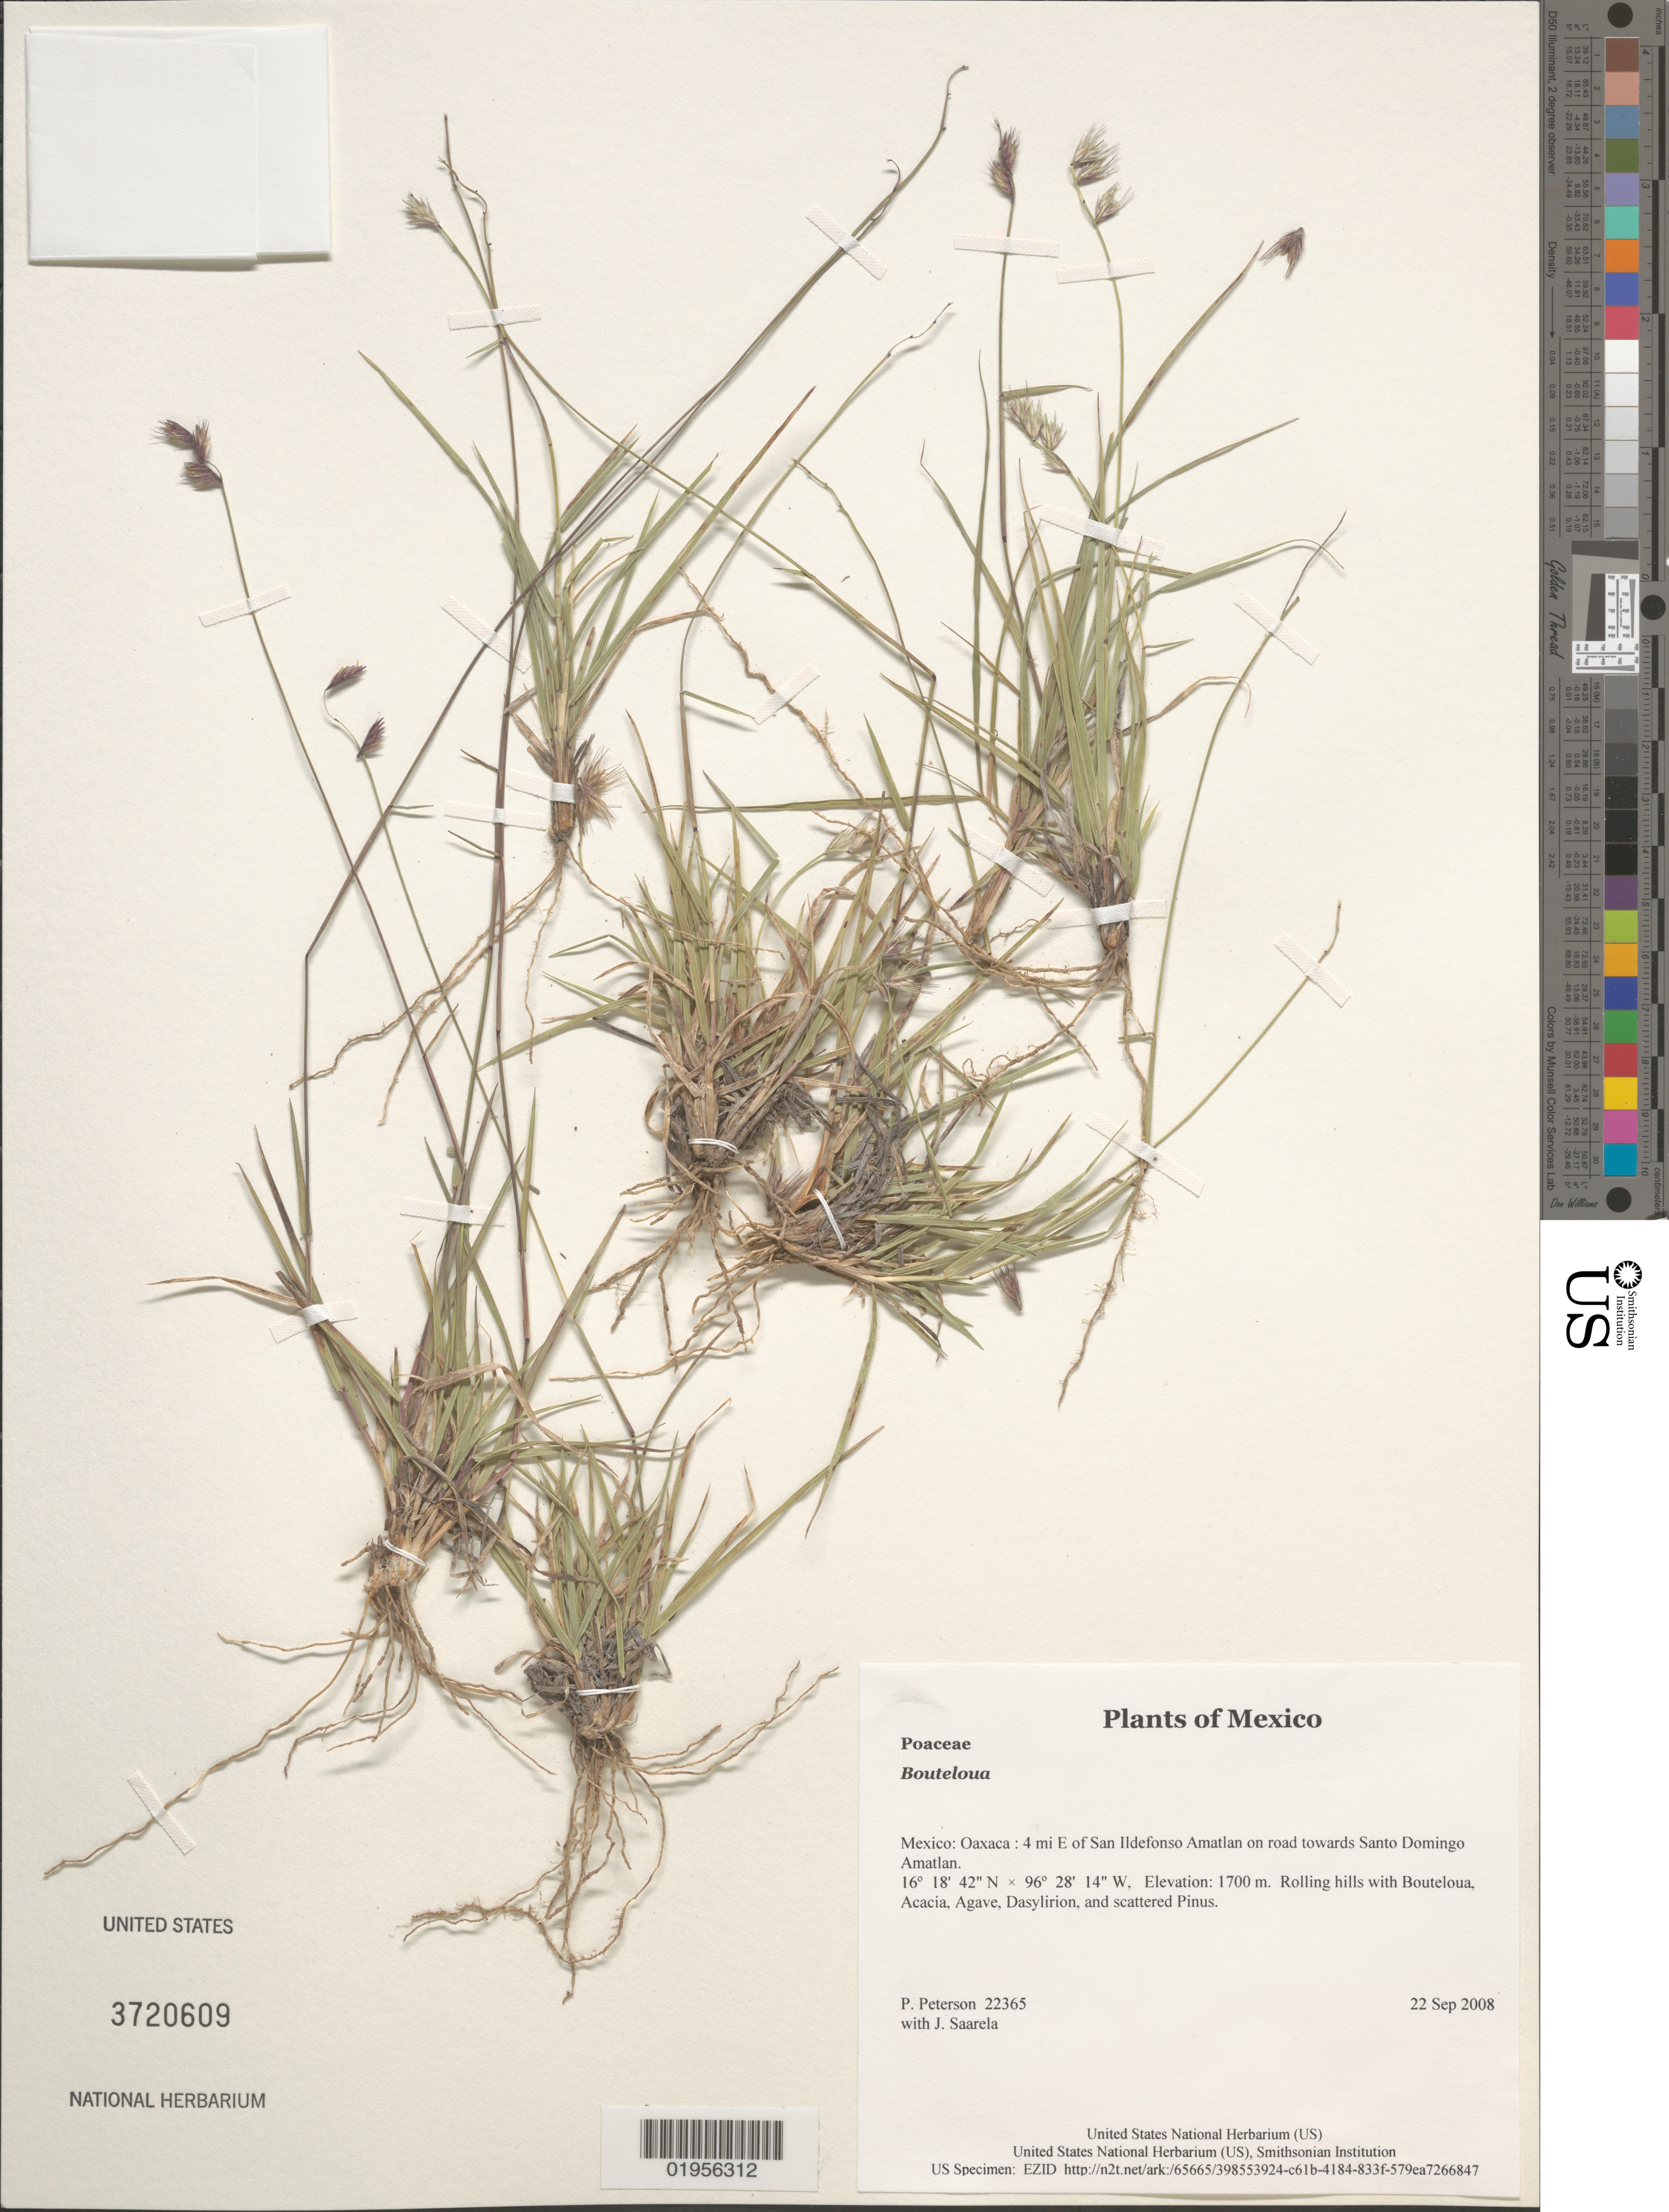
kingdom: Plantae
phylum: Tracheophyta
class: Liliopsida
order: Poales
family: Poaceae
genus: Bouteloua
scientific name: Bouteloua sp.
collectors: P. M. Peterson & J. Saarela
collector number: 22365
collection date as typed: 22 Sep 2008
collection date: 2008-09-22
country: Mexico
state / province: Oaxaca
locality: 4 mi E of San Ildefonso Amatlan on road towards Santo Domingo Amatlan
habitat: Rolling hills with Bouteloua, Acacia, Agave, Dasylirion, and scattered Pinus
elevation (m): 1700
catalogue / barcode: US 3720609